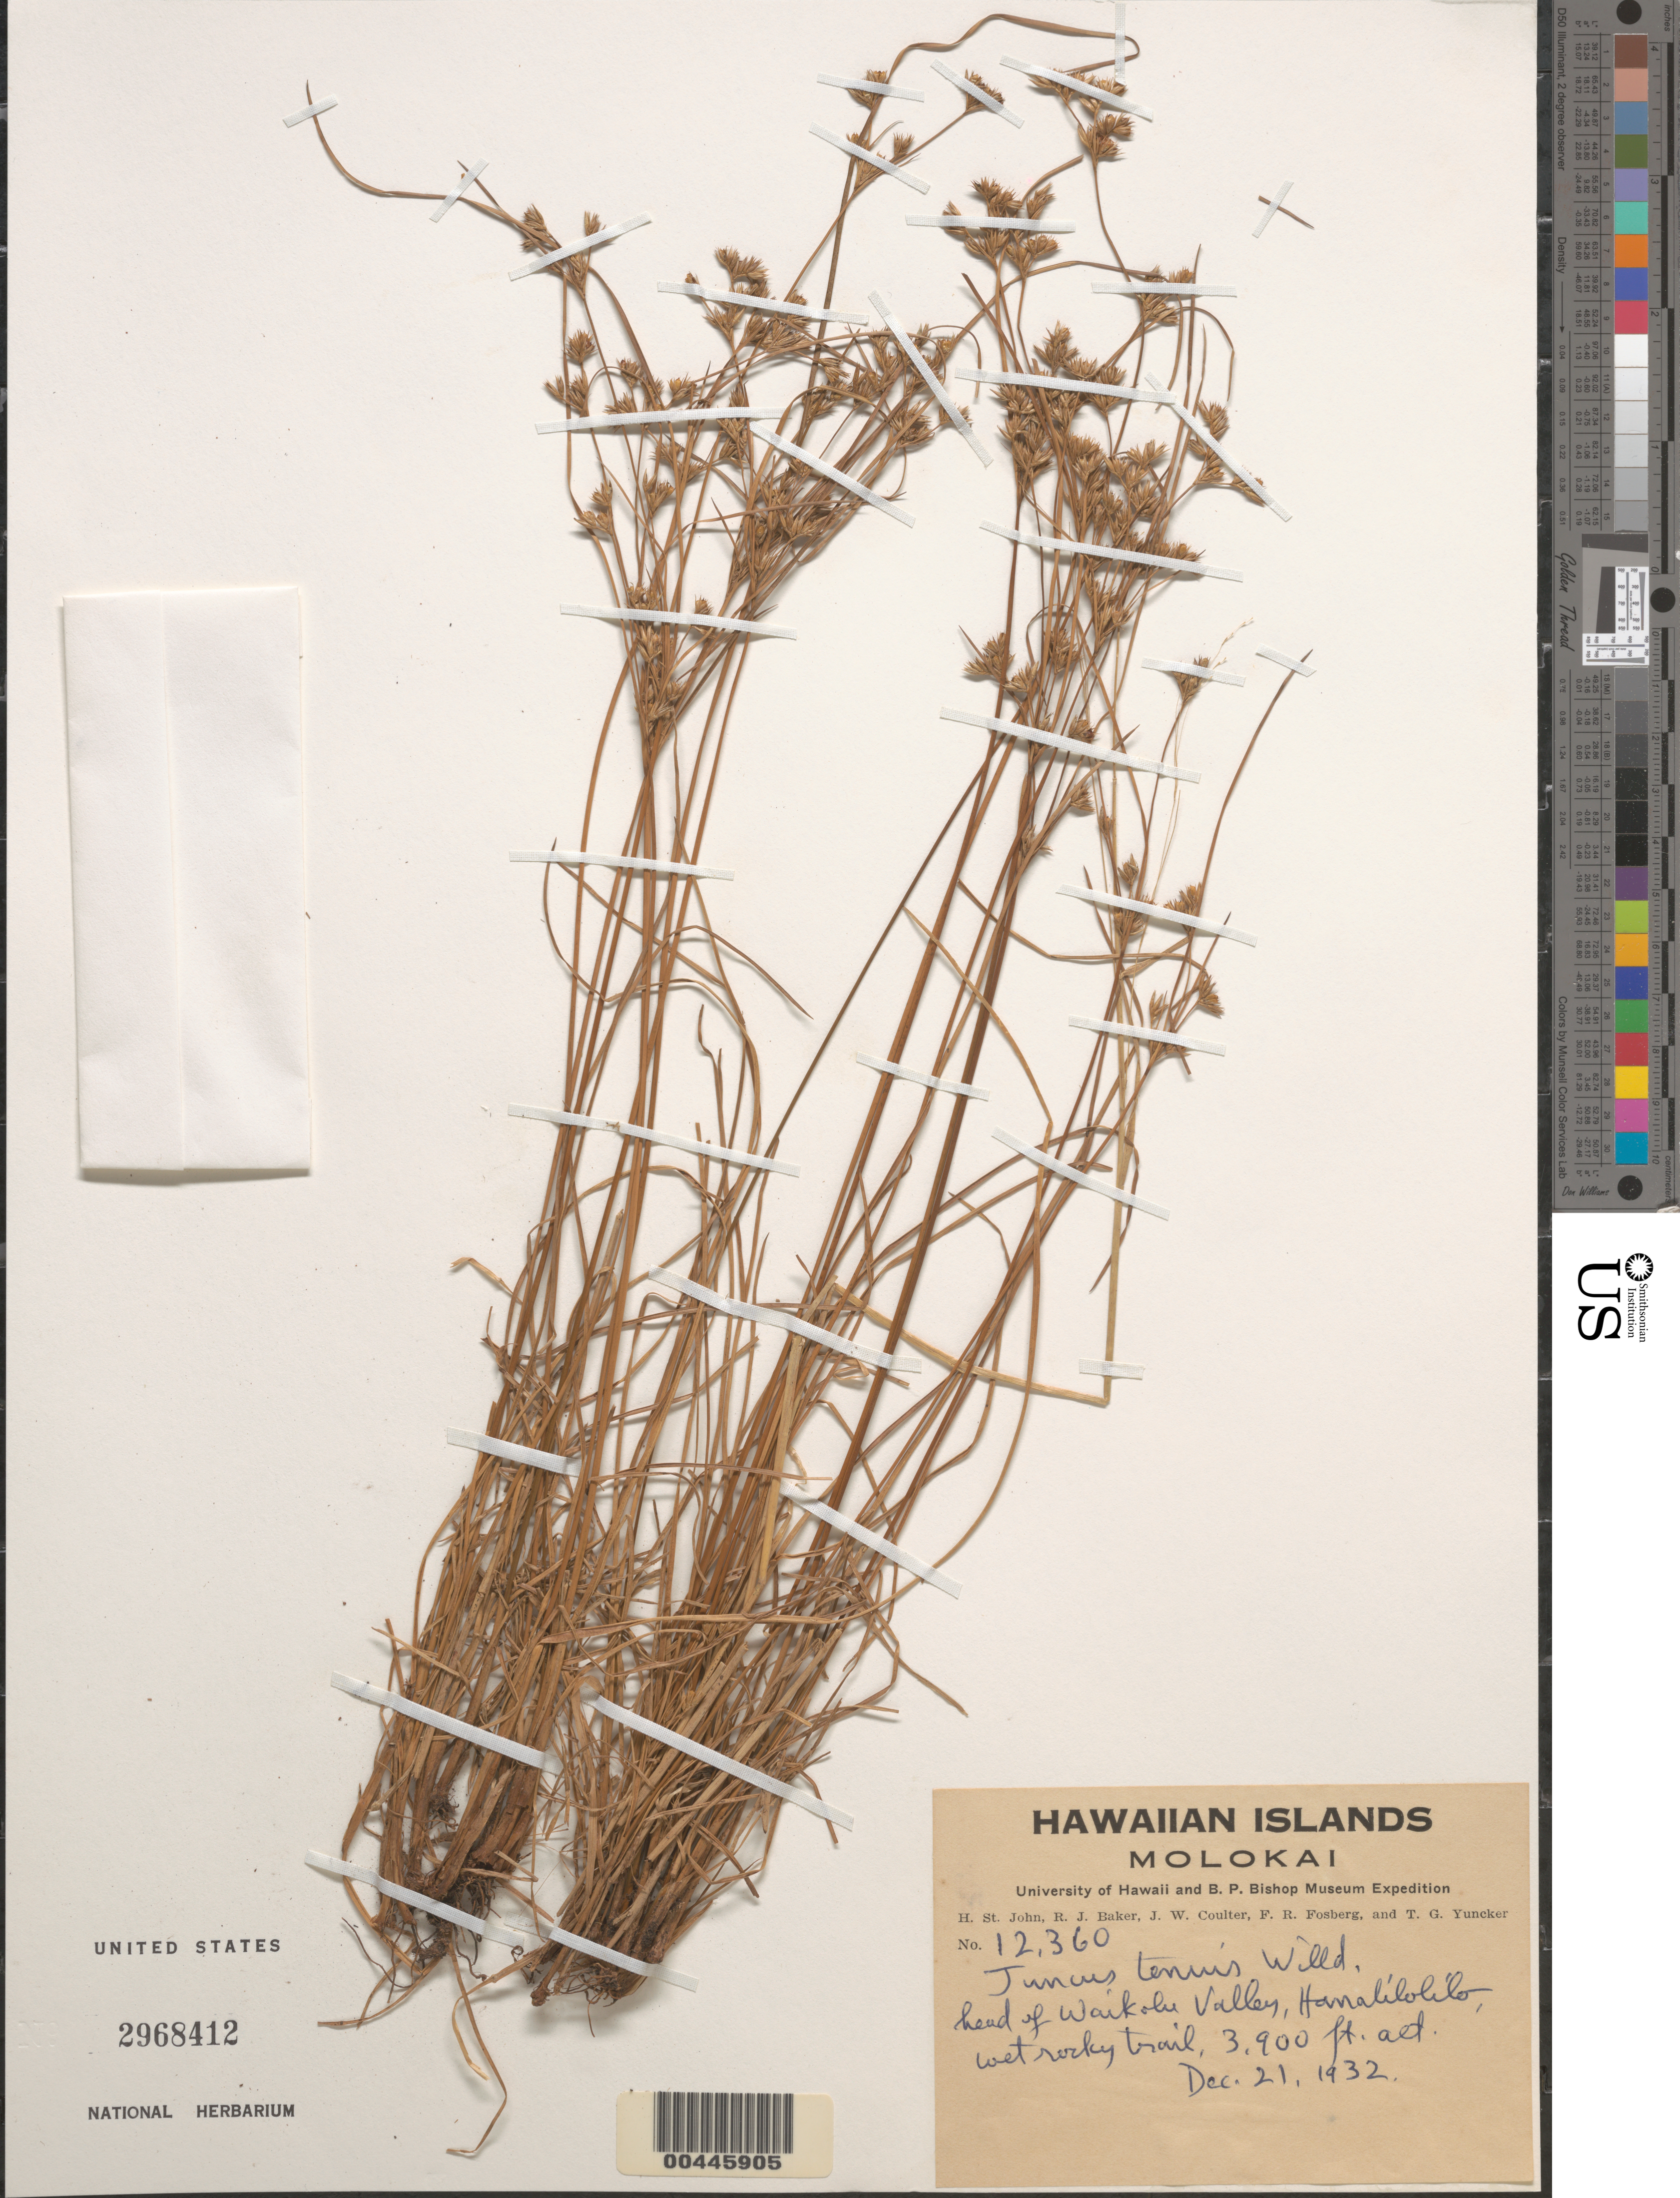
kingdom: Plantae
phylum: Tracheophyta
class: Liliopsida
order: Poales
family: Juncaceae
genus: Juncus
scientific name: Juncus tenuis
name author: Willd.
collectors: H. St. John, R. J. Baker, J. W. Coulter & F. R. Fosberg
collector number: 12360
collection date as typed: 21 Dec 1932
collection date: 1932-12-21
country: United States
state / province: Hawaii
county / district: Maui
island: Moloka'i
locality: Hd of Waikolu Valley, Hanalilolilo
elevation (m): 1189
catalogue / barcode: US 2968412